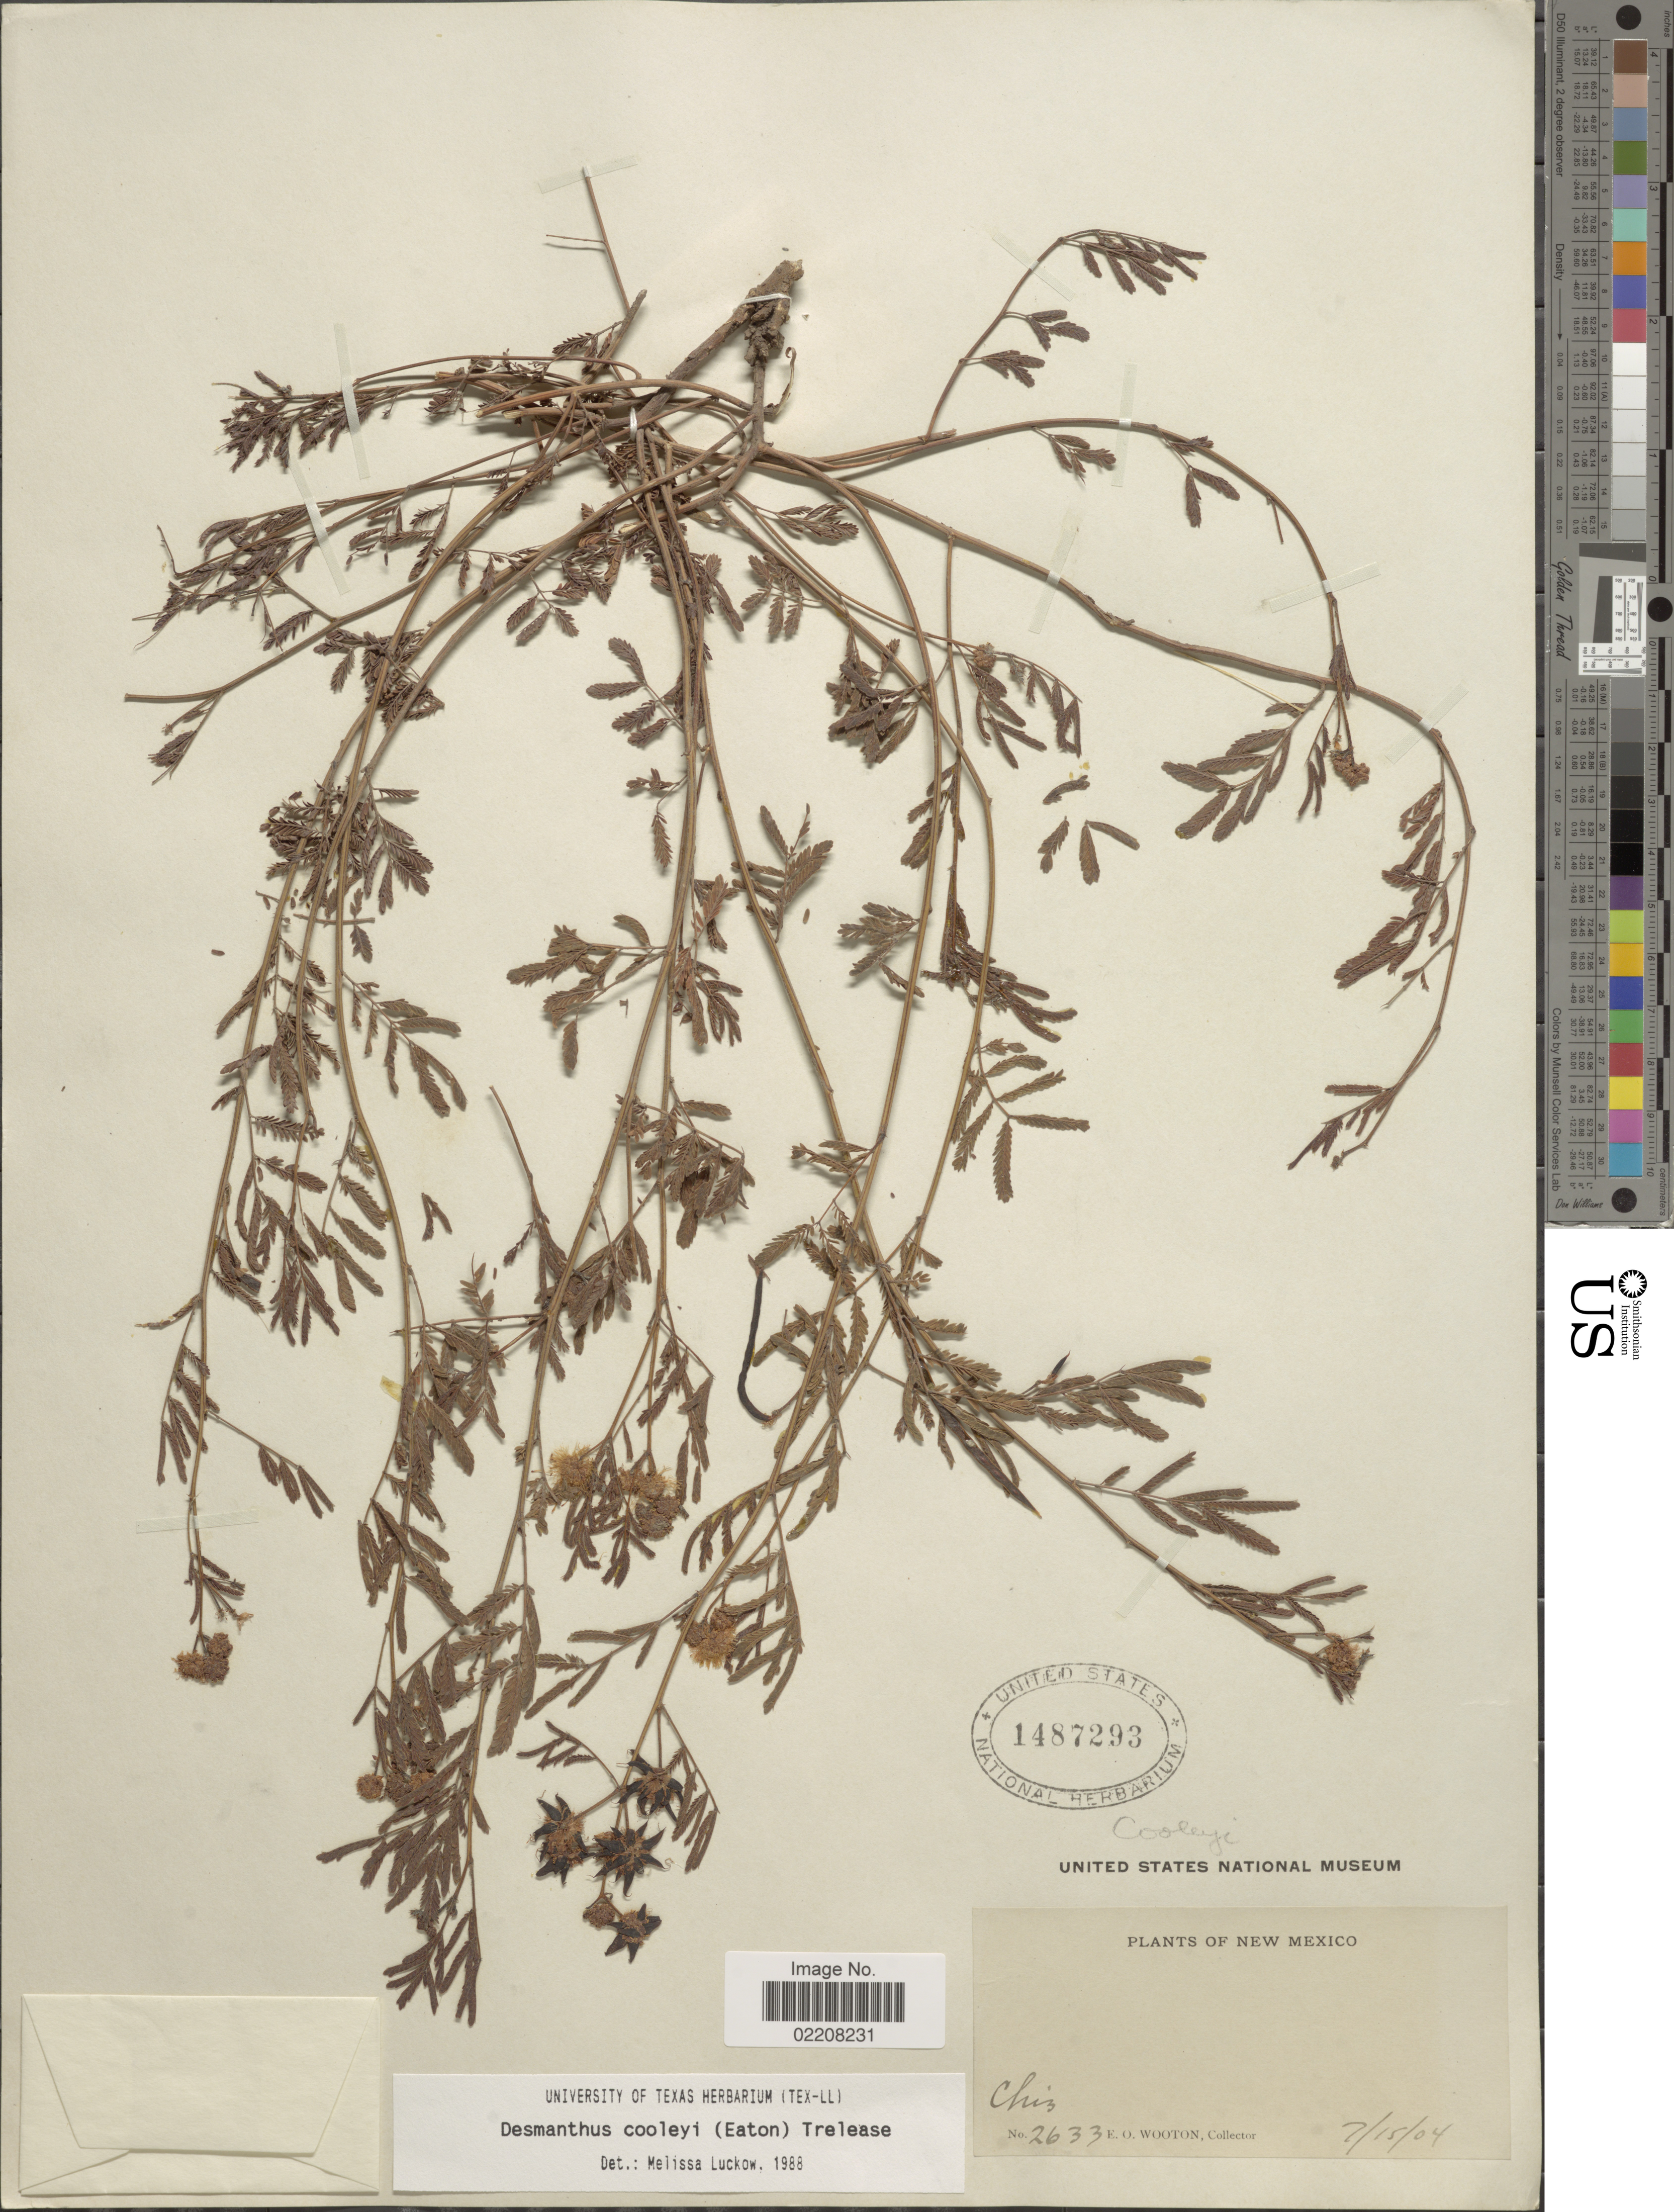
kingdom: Plantae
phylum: Tracheophyta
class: Magnoliopsida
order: Fabales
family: Fabaceae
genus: Desmanthus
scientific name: Desmanthus cooleyi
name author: (Eaton) Trel.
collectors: E. O. Wooton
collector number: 2633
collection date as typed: Transcribed d/m/y: 15/7/04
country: United States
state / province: New Mexico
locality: Chiz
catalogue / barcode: US 1487293